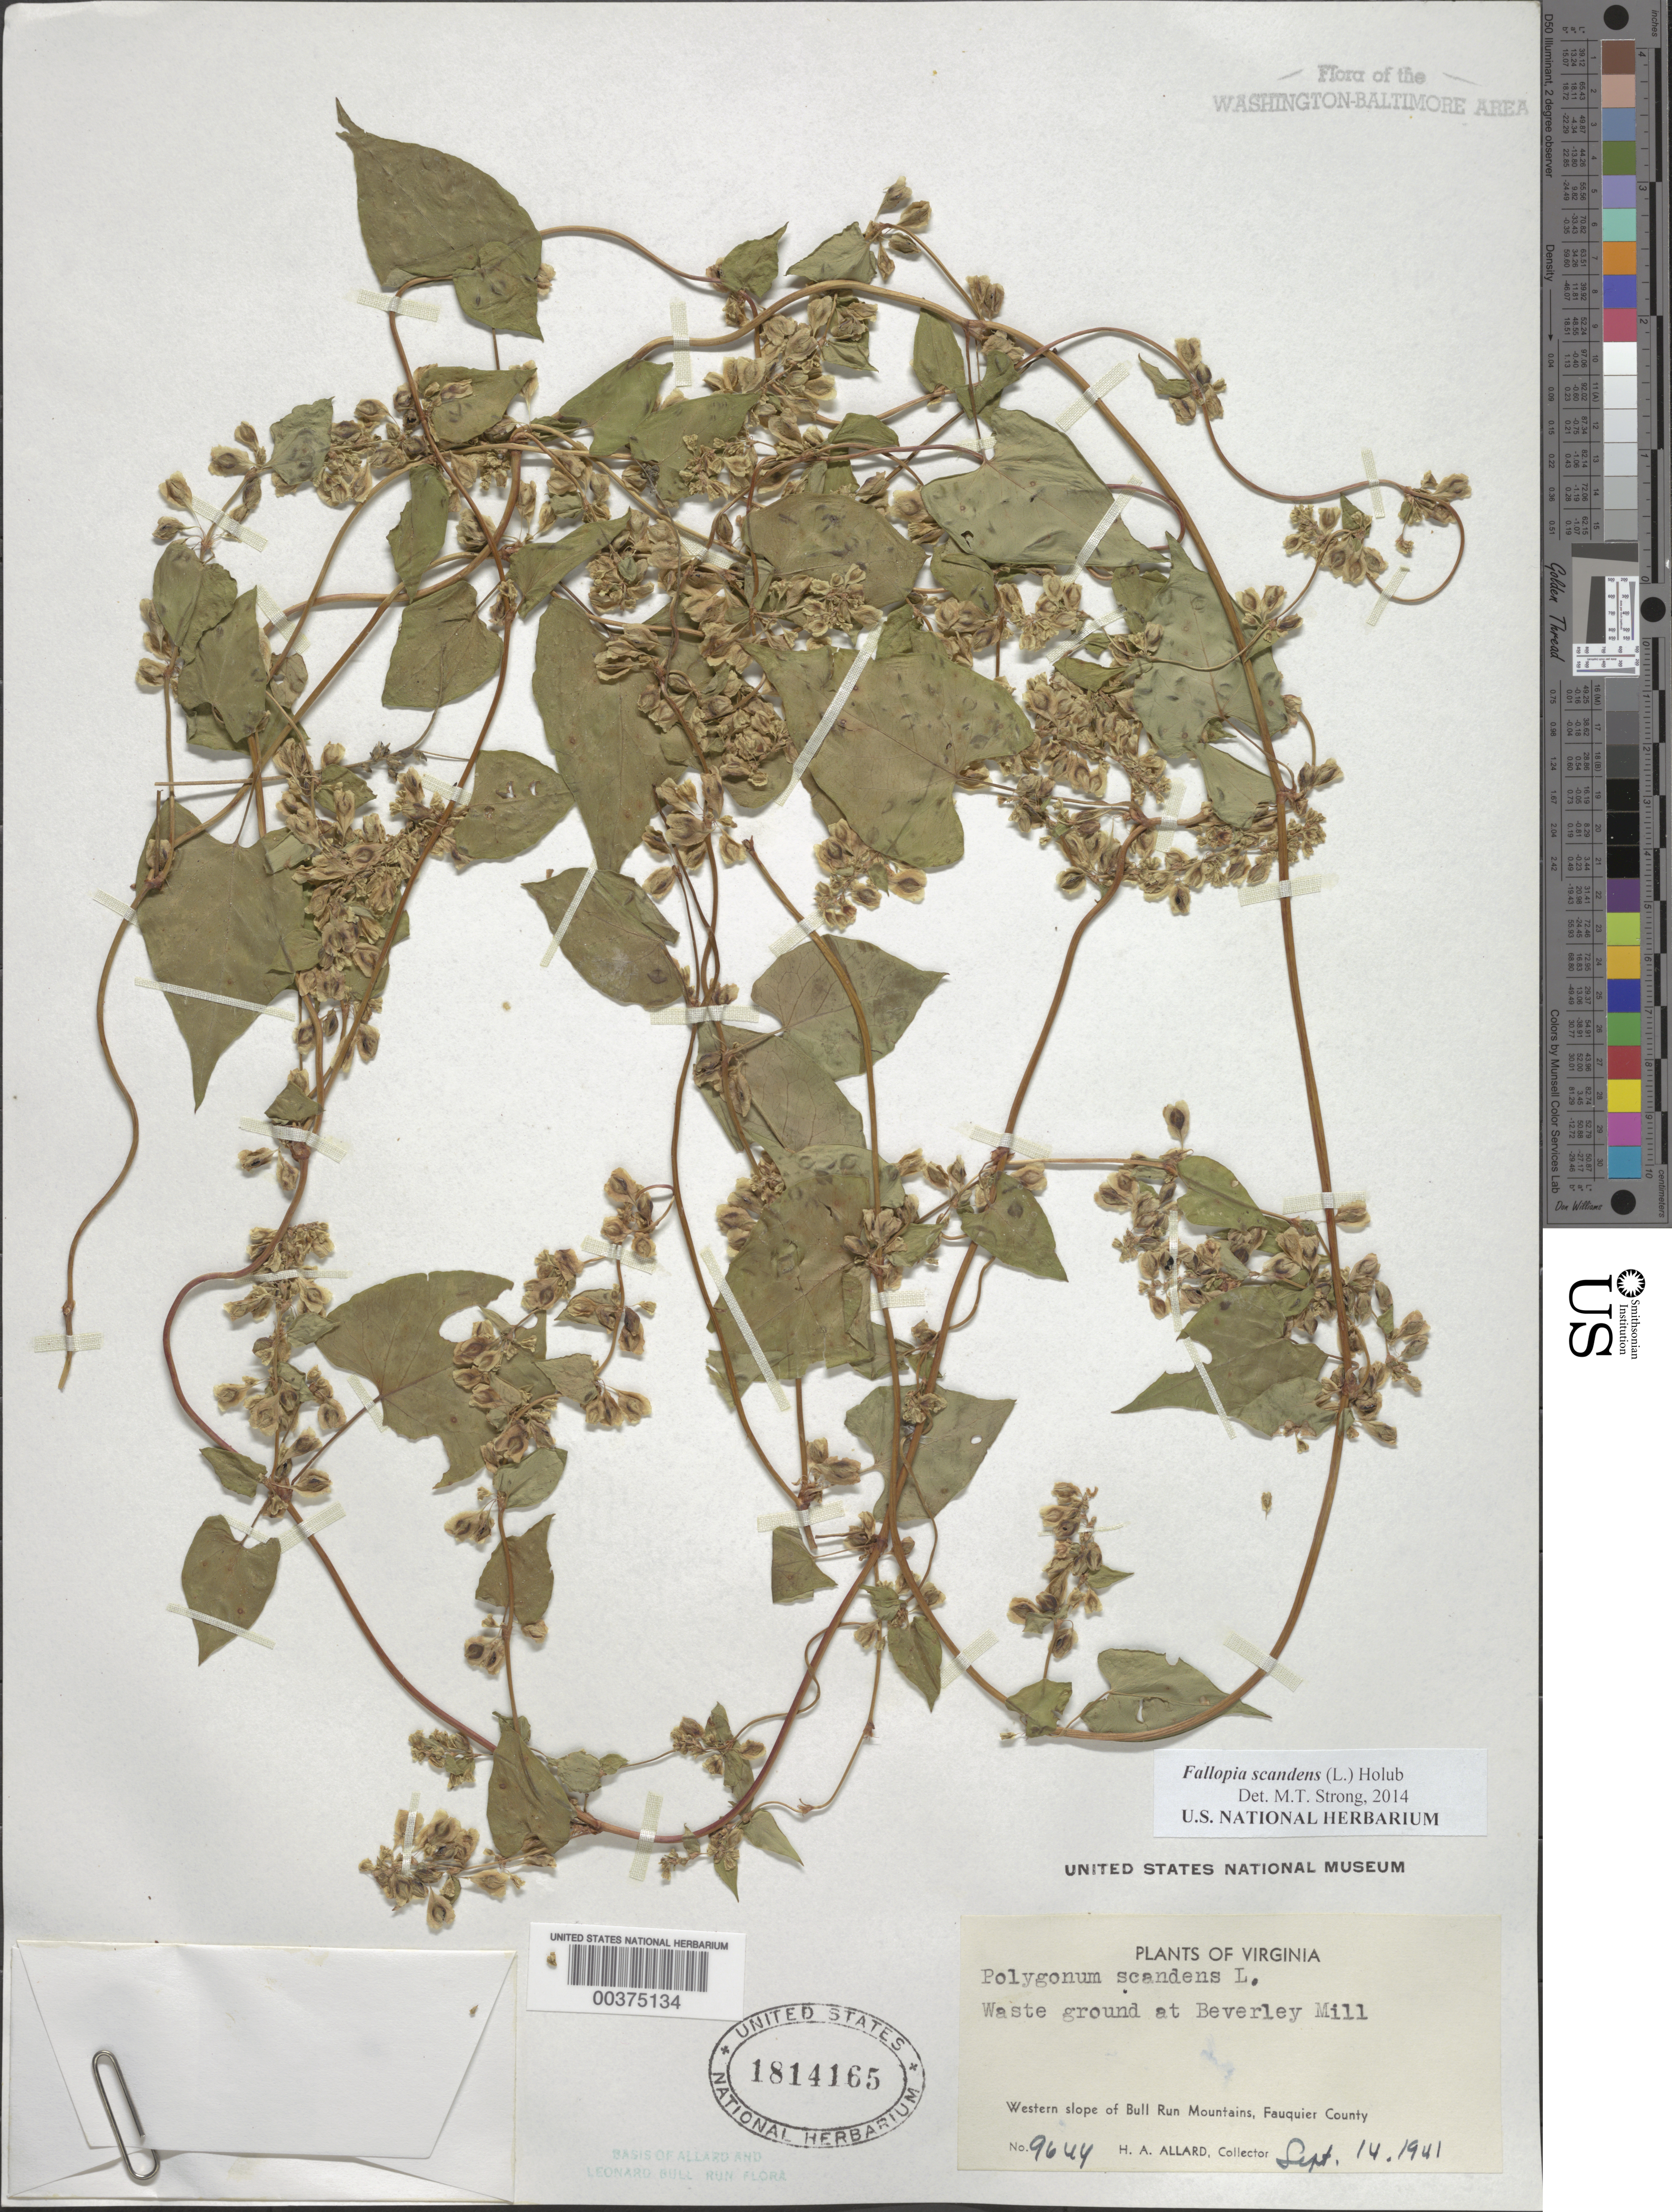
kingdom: Plantae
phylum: Tracheophyta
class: Magnoliopsida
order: Caryophyllales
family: Polygonaceae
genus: Fallopia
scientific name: Fallopia scandens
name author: (L.) Holub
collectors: H. A. Allard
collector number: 9644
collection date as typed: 14 Sep 1941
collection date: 1941-09-14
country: United States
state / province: Virginia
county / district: Fauquier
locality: Beverley Mill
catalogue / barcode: US 1814165